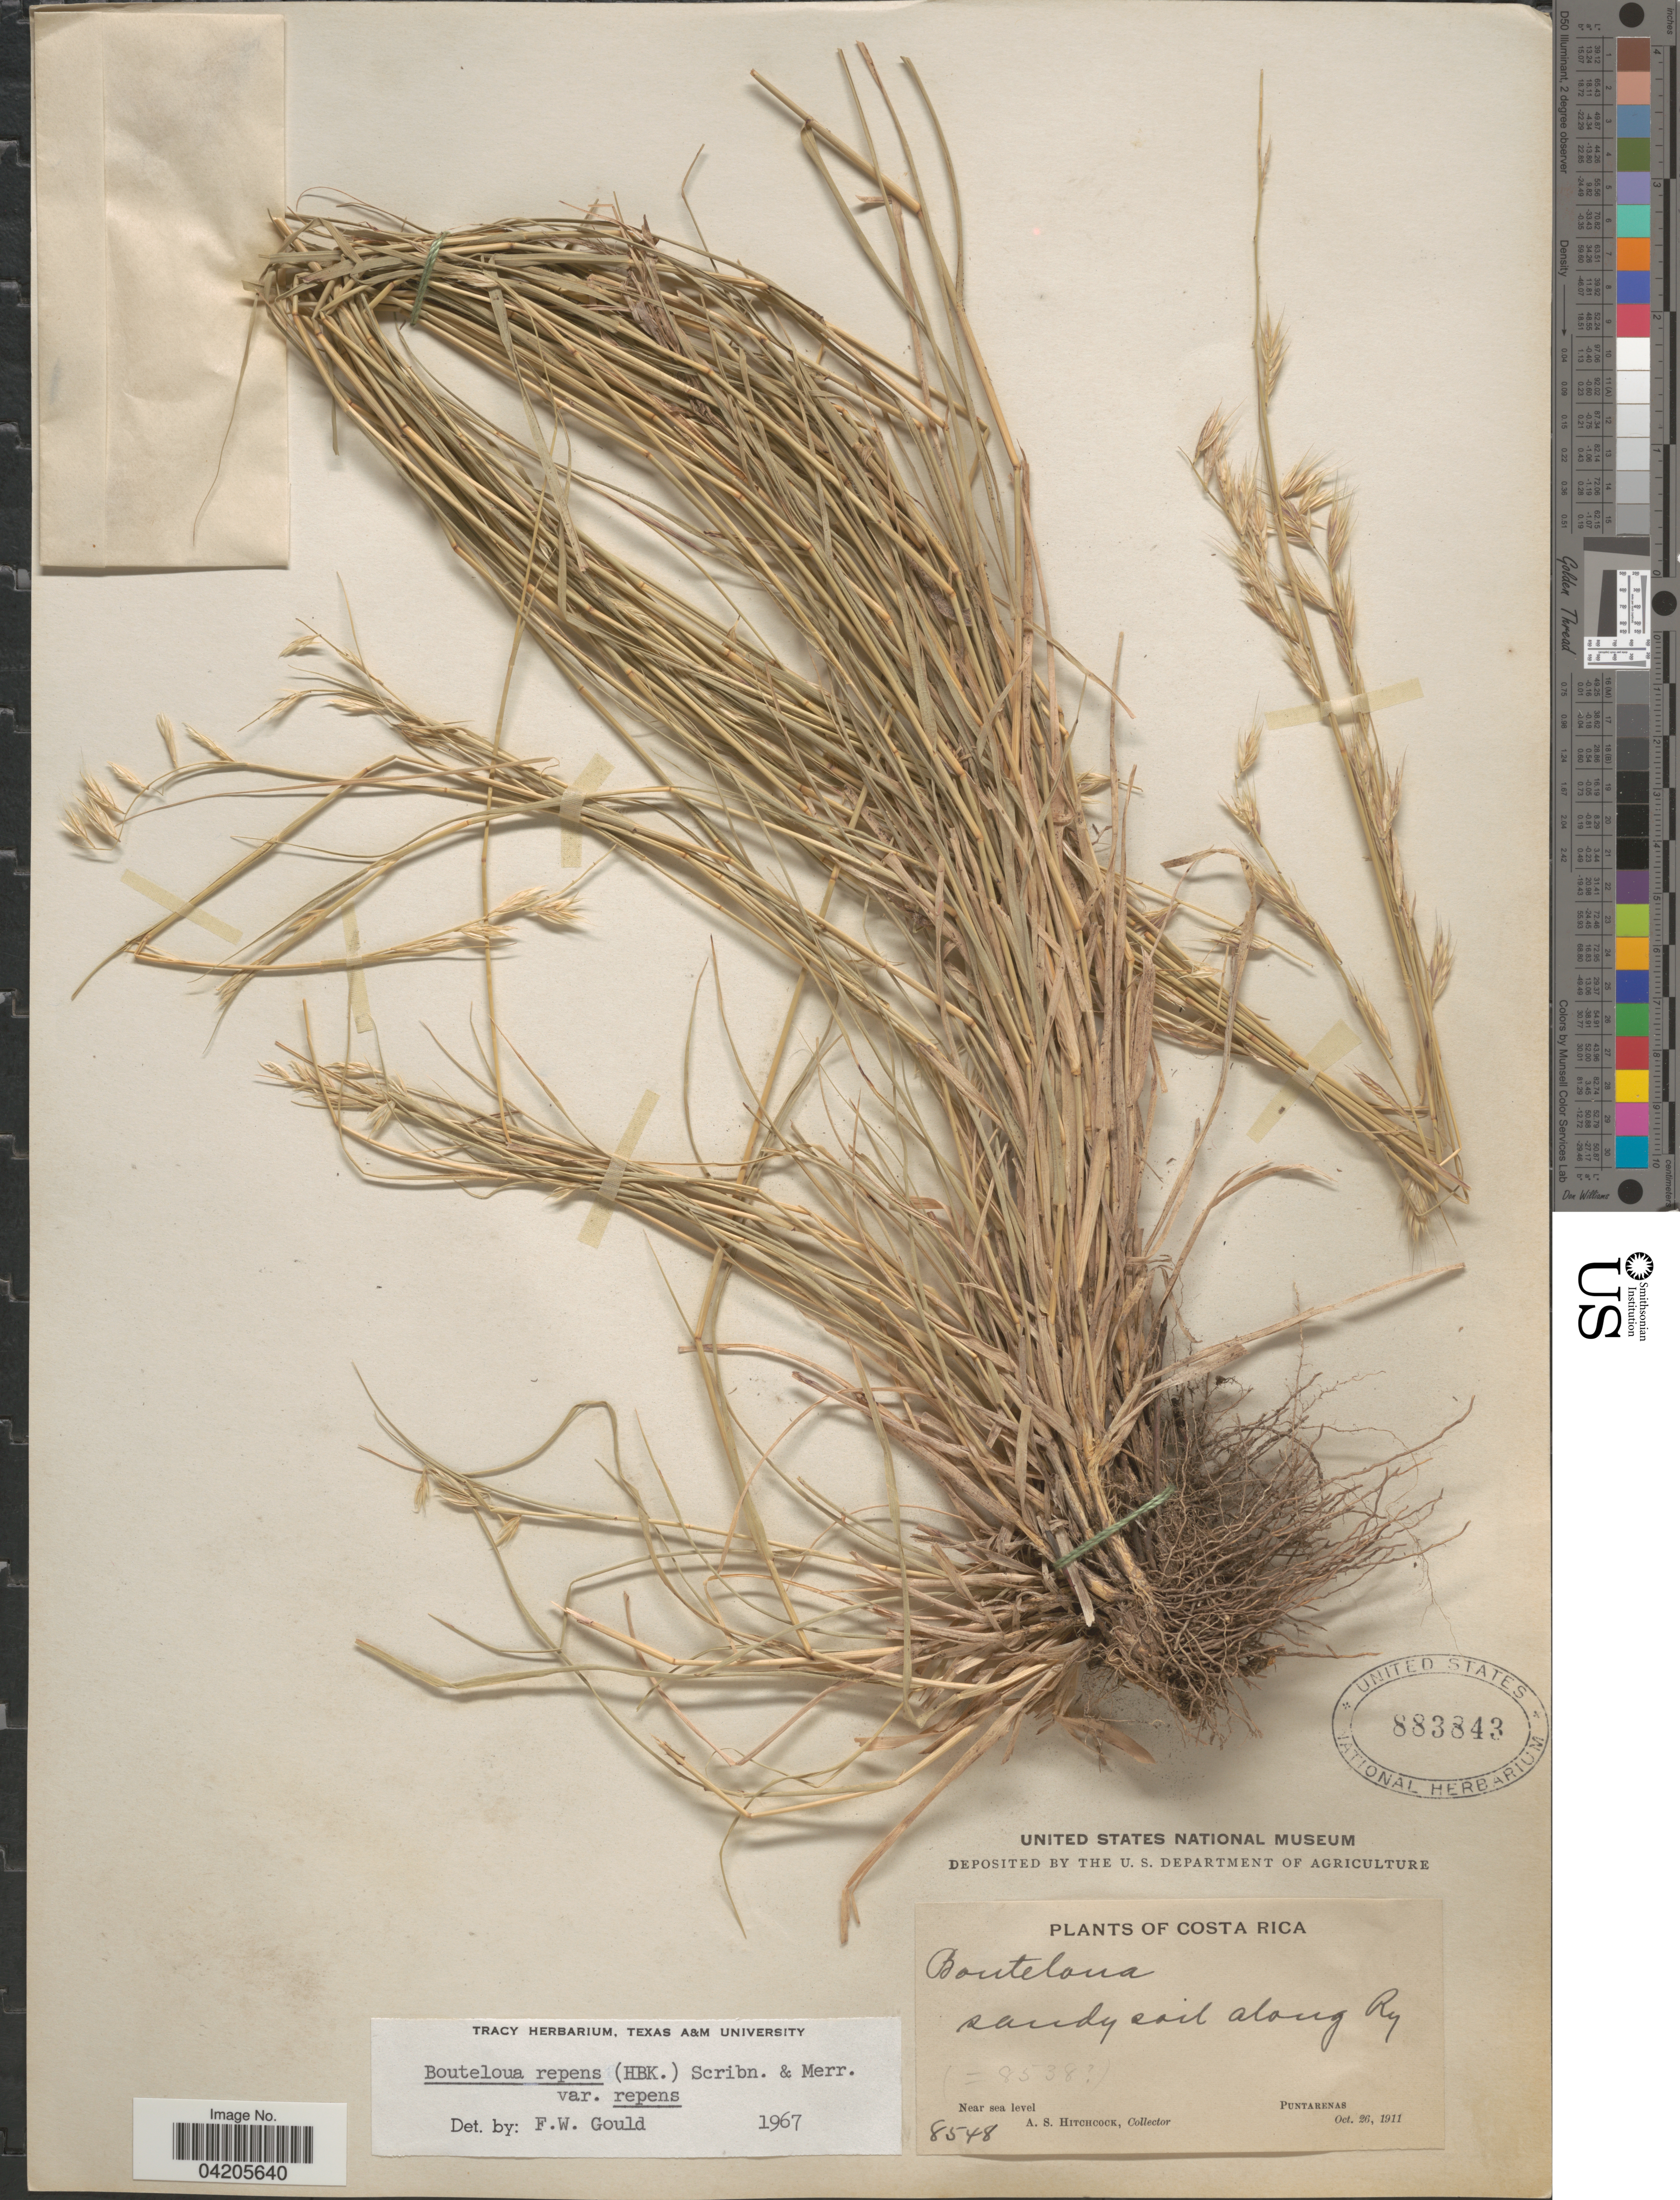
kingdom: Plantae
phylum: Tracheophyta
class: Liliopsida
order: Poales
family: Poaceae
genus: Bouteloua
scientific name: Bouteloua repens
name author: (Kunth) Scribn. & Merr.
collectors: A. S. Hitchcock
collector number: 8548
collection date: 1911-10-26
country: Costa Rica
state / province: Puntarenas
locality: Sandy soil along Ry.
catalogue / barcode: US 883843